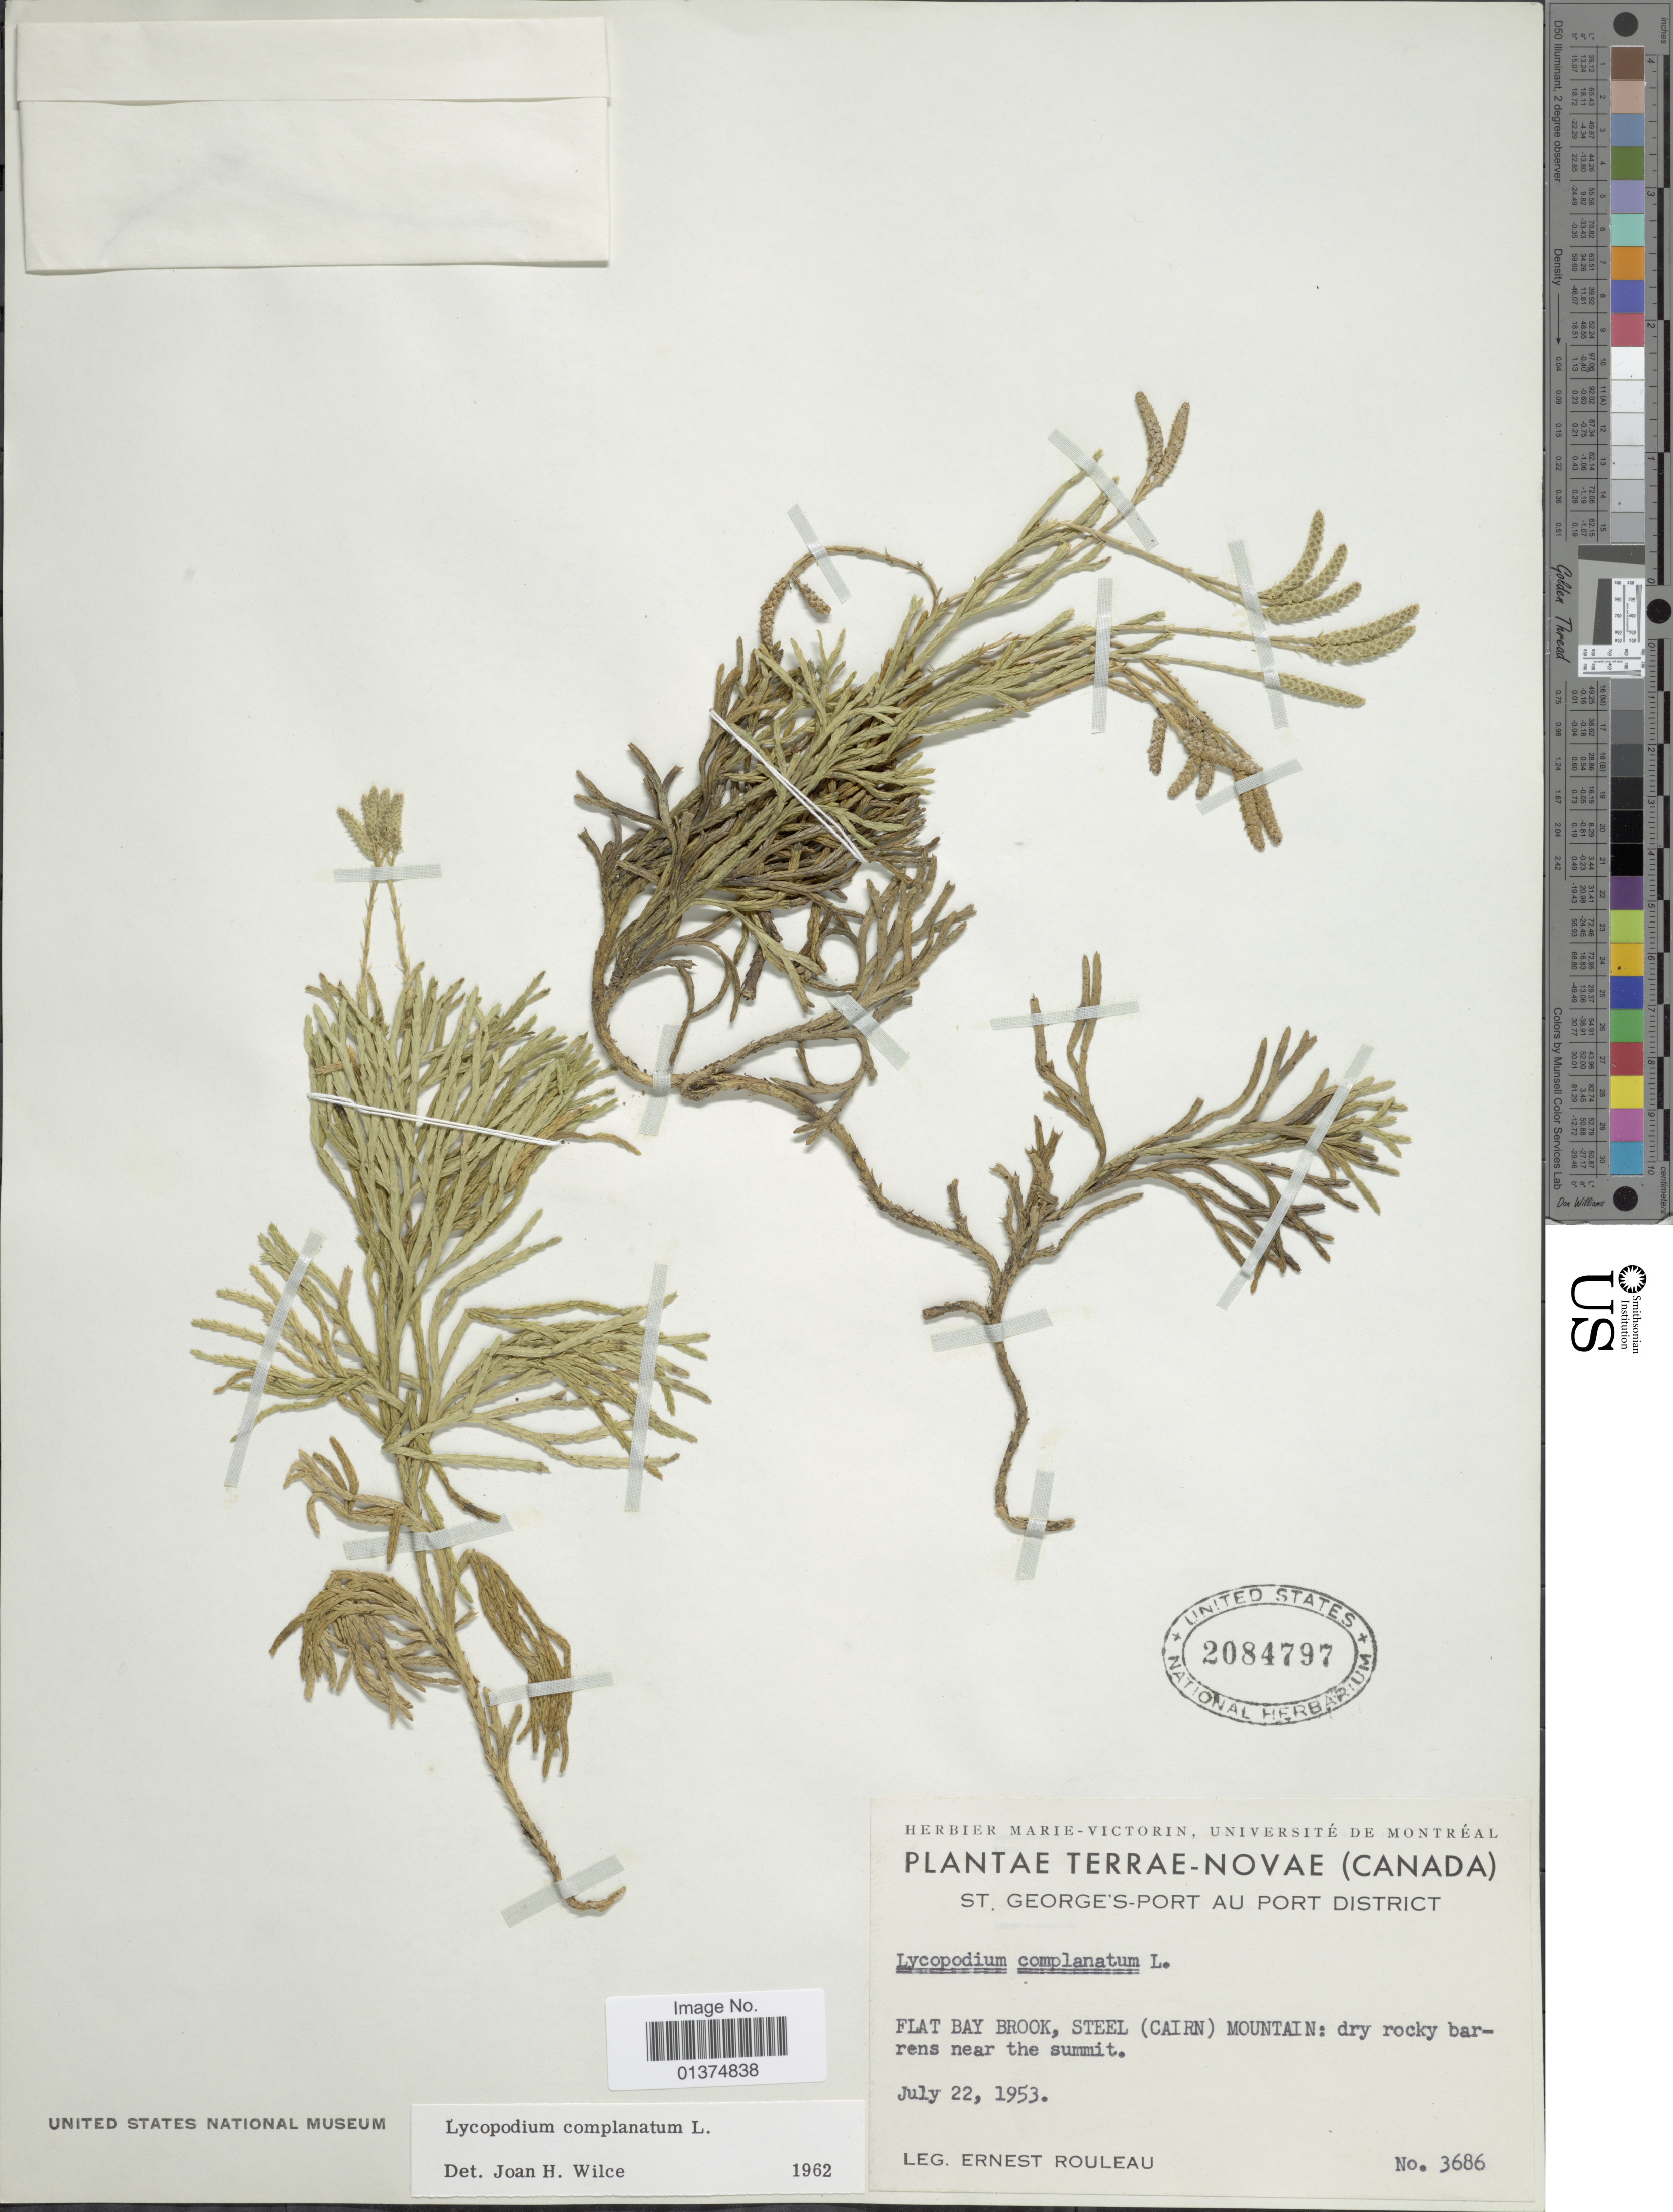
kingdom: Plantae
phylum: Tracheophyta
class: Lycopodiopsida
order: Lycopodiales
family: Lycopodiaceae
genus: Diphasiastrum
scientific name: Diphasiastrum complanatum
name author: (L.) Holub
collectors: J. Rouleau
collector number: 3686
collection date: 1953-07-22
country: Canada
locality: Terrae-Novae, St.George's-port au port District, Flat Bay Brook, steel (Cairn) Mountain: dry rocky barrens near the summit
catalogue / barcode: US 2084797